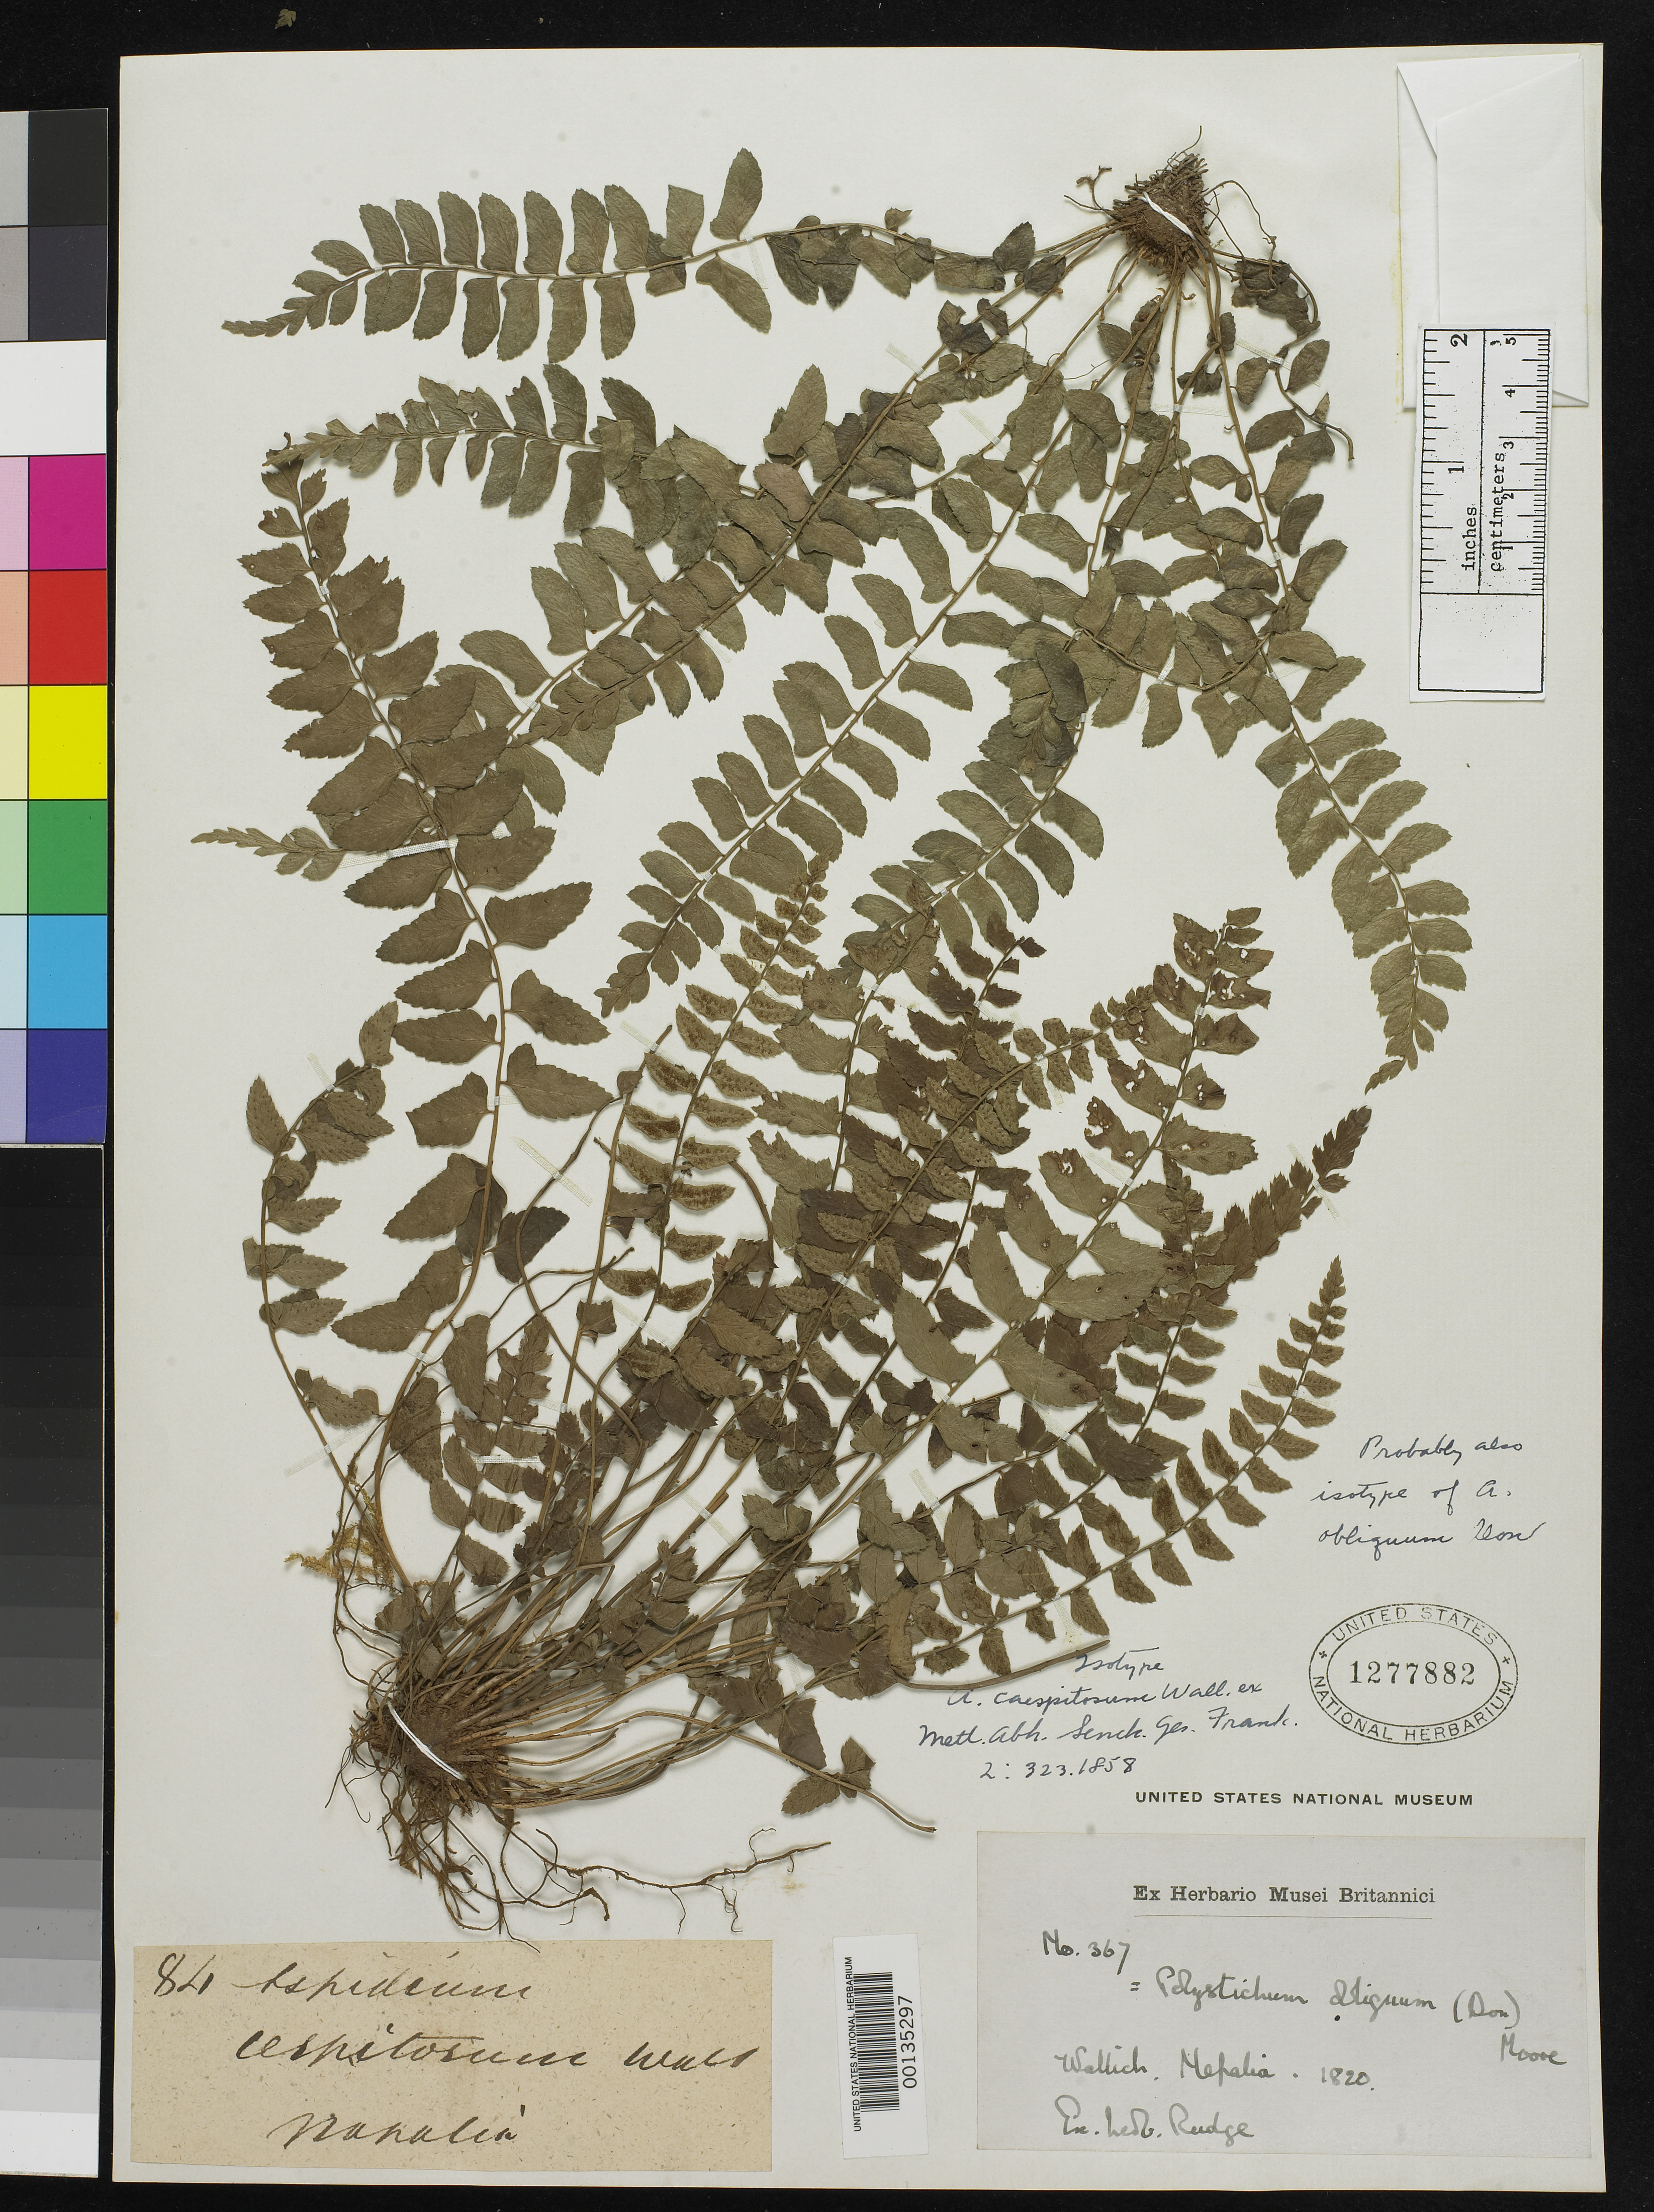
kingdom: Plantae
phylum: Tracheophyta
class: Polypodiopsida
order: Polypodiales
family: Tectariaceae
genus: Aspidium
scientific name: Aspidium caespitosum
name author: Wall. ex Mett.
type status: Type Collection; Possible Type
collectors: N. Wallich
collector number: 367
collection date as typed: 1820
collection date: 1820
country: Nepal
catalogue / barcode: US 1277882